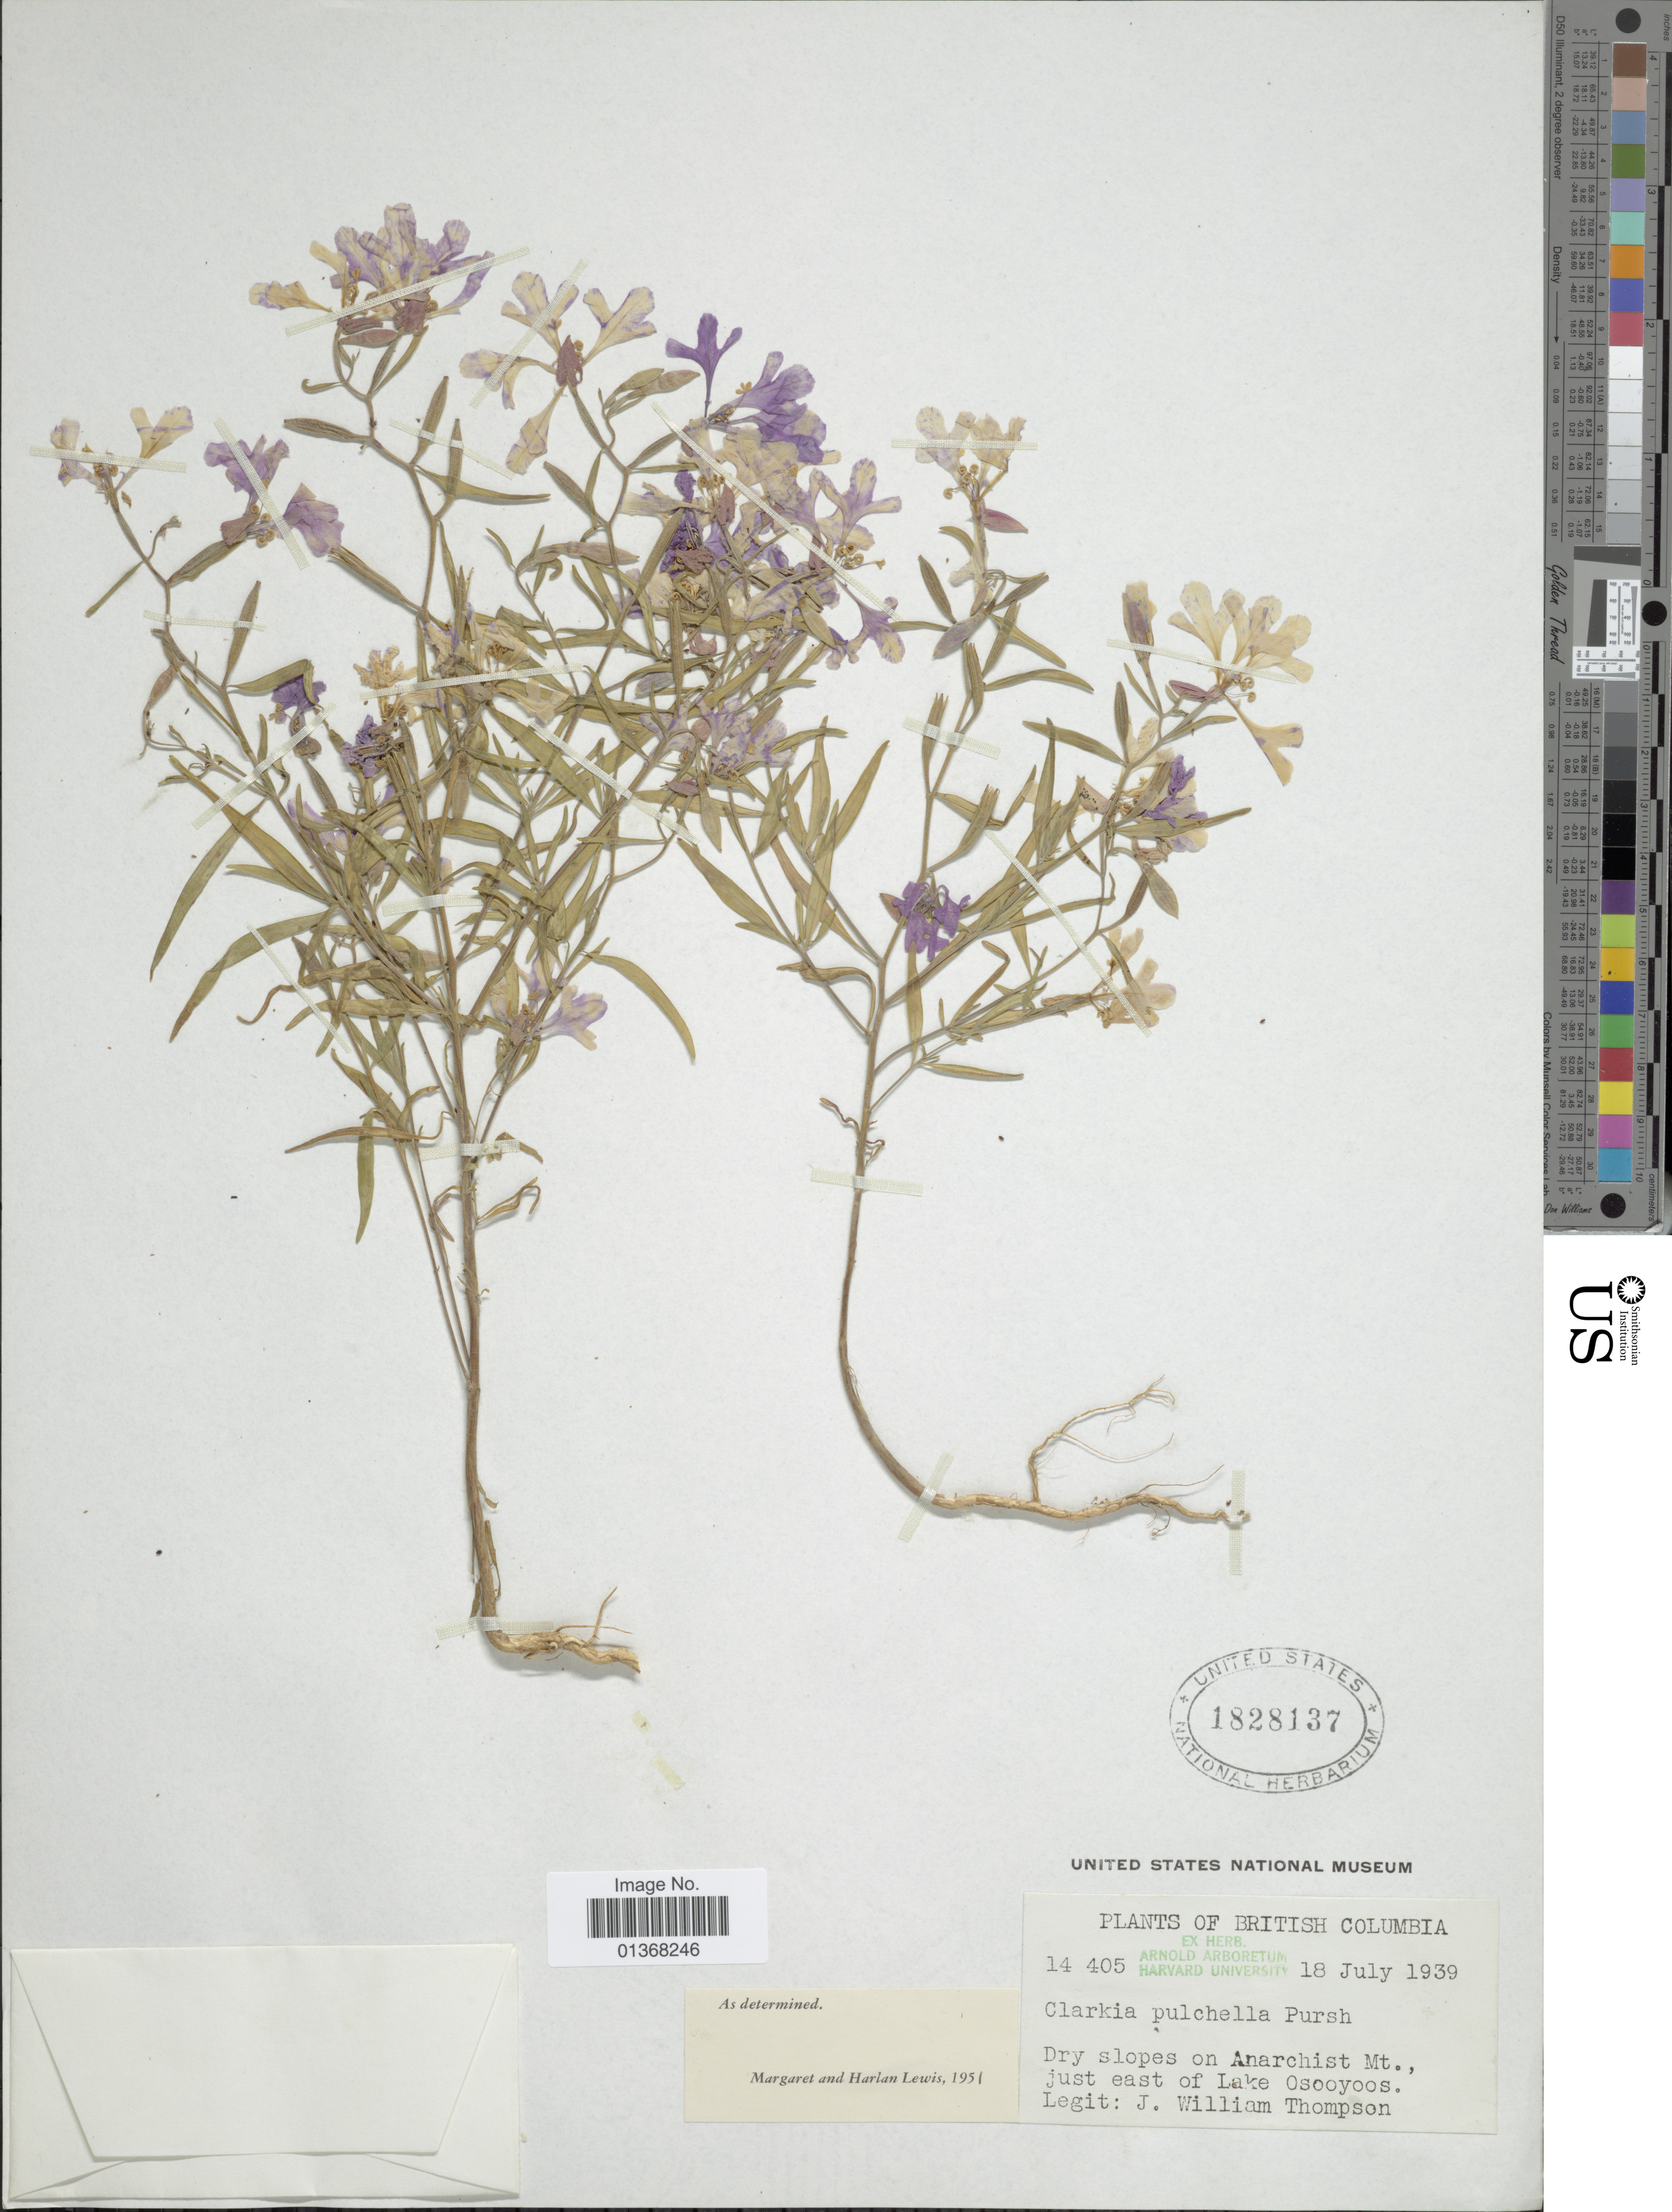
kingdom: Plantae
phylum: Tracheophyta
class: Magnoliopsida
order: Myrtales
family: Onagraceae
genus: Clarkia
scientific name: Clarkia pulchella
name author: Pursh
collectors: J. W. Thompson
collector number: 14405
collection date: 1939-07-18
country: Canada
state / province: British Columbia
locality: Dry slopes on Anarchist Mt., just east of Lake Osooyoos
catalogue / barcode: US 1828137